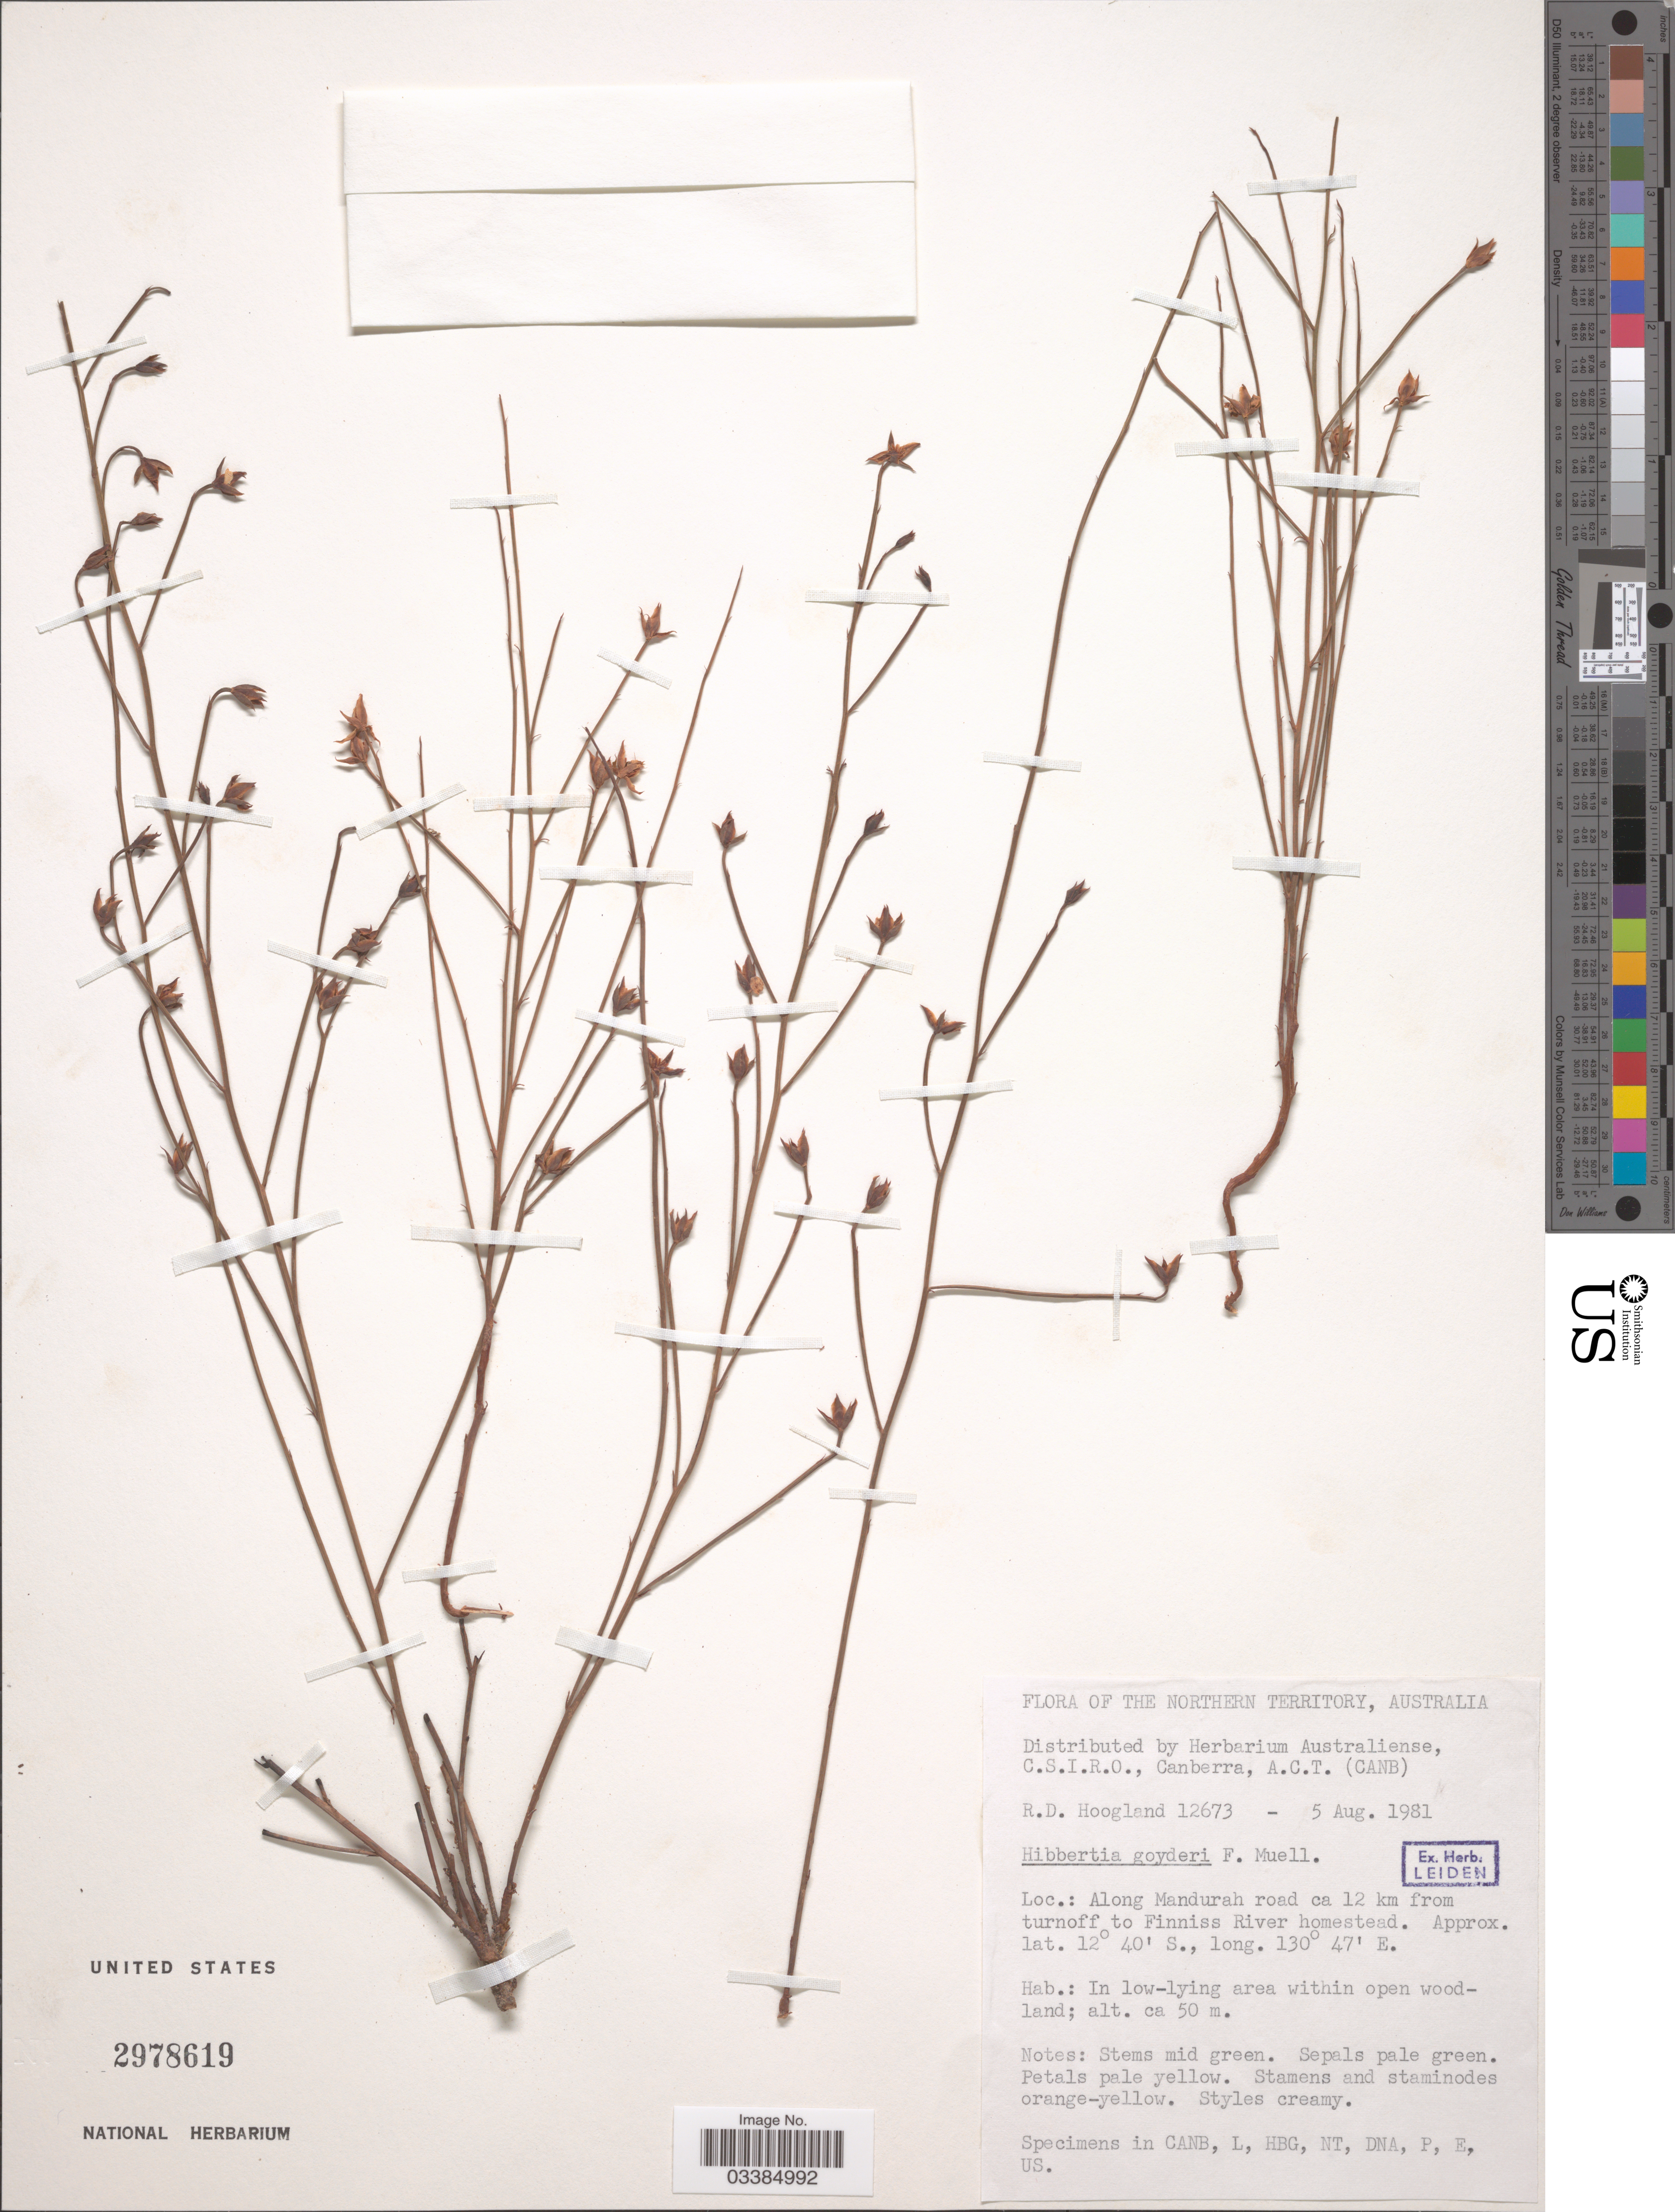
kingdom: Plantae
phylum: Tracheophyta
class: Magnoliopsida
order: Dilleniales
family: Dilleniaceae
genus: Hibbertia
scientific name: Hibbertia goyderi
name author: F. Muell.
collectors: R. D. Hoogland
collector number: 12673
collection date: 1981-08-05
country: Australia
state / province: Northern Territory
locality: Along Mandurah road ca 12 km from turnoff to Finniss River homestead.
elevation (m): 50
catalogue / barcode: US 2978619